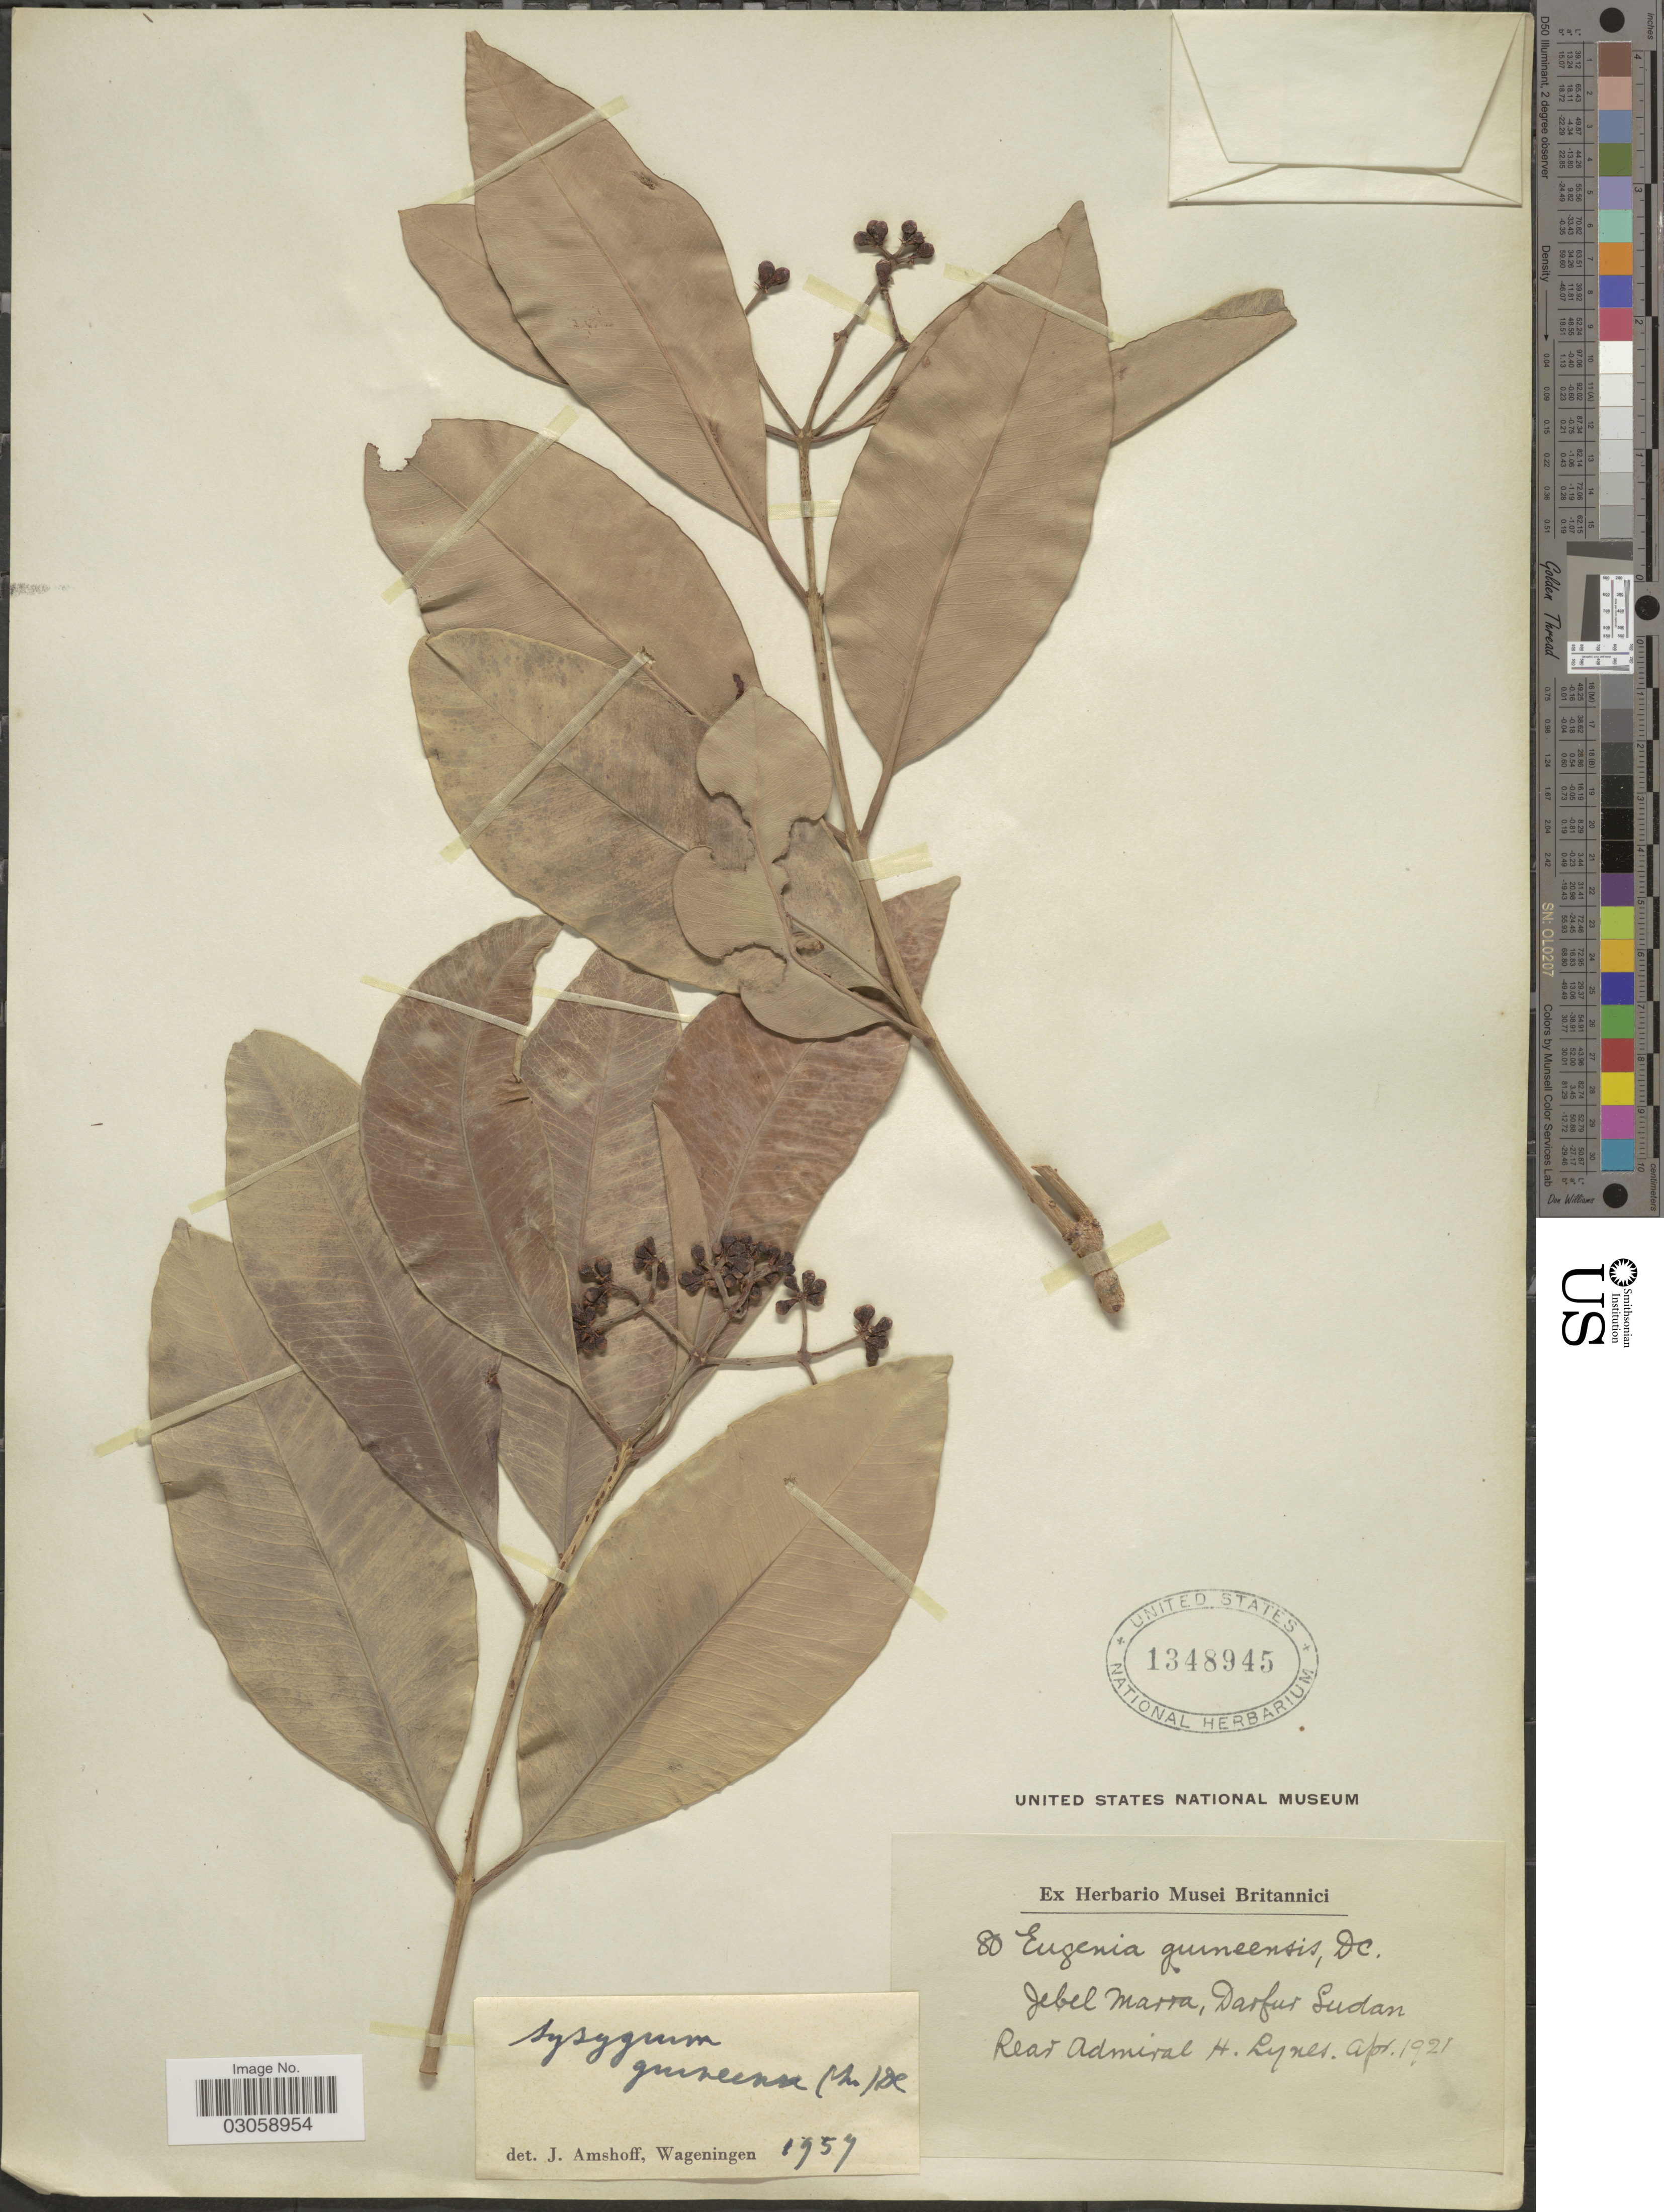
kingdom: Plantae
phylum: Tracheophyta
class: Magnoliopsida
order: Myrtales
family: Myrtaceae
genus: Syzygium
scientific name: Syzygium guineense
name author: (Willd.) DC.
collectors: H. Lynes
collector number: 80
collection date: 1921-04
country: Sudan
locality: Jebel Marra, Darfur, Sudan.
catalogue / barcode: US 1348945